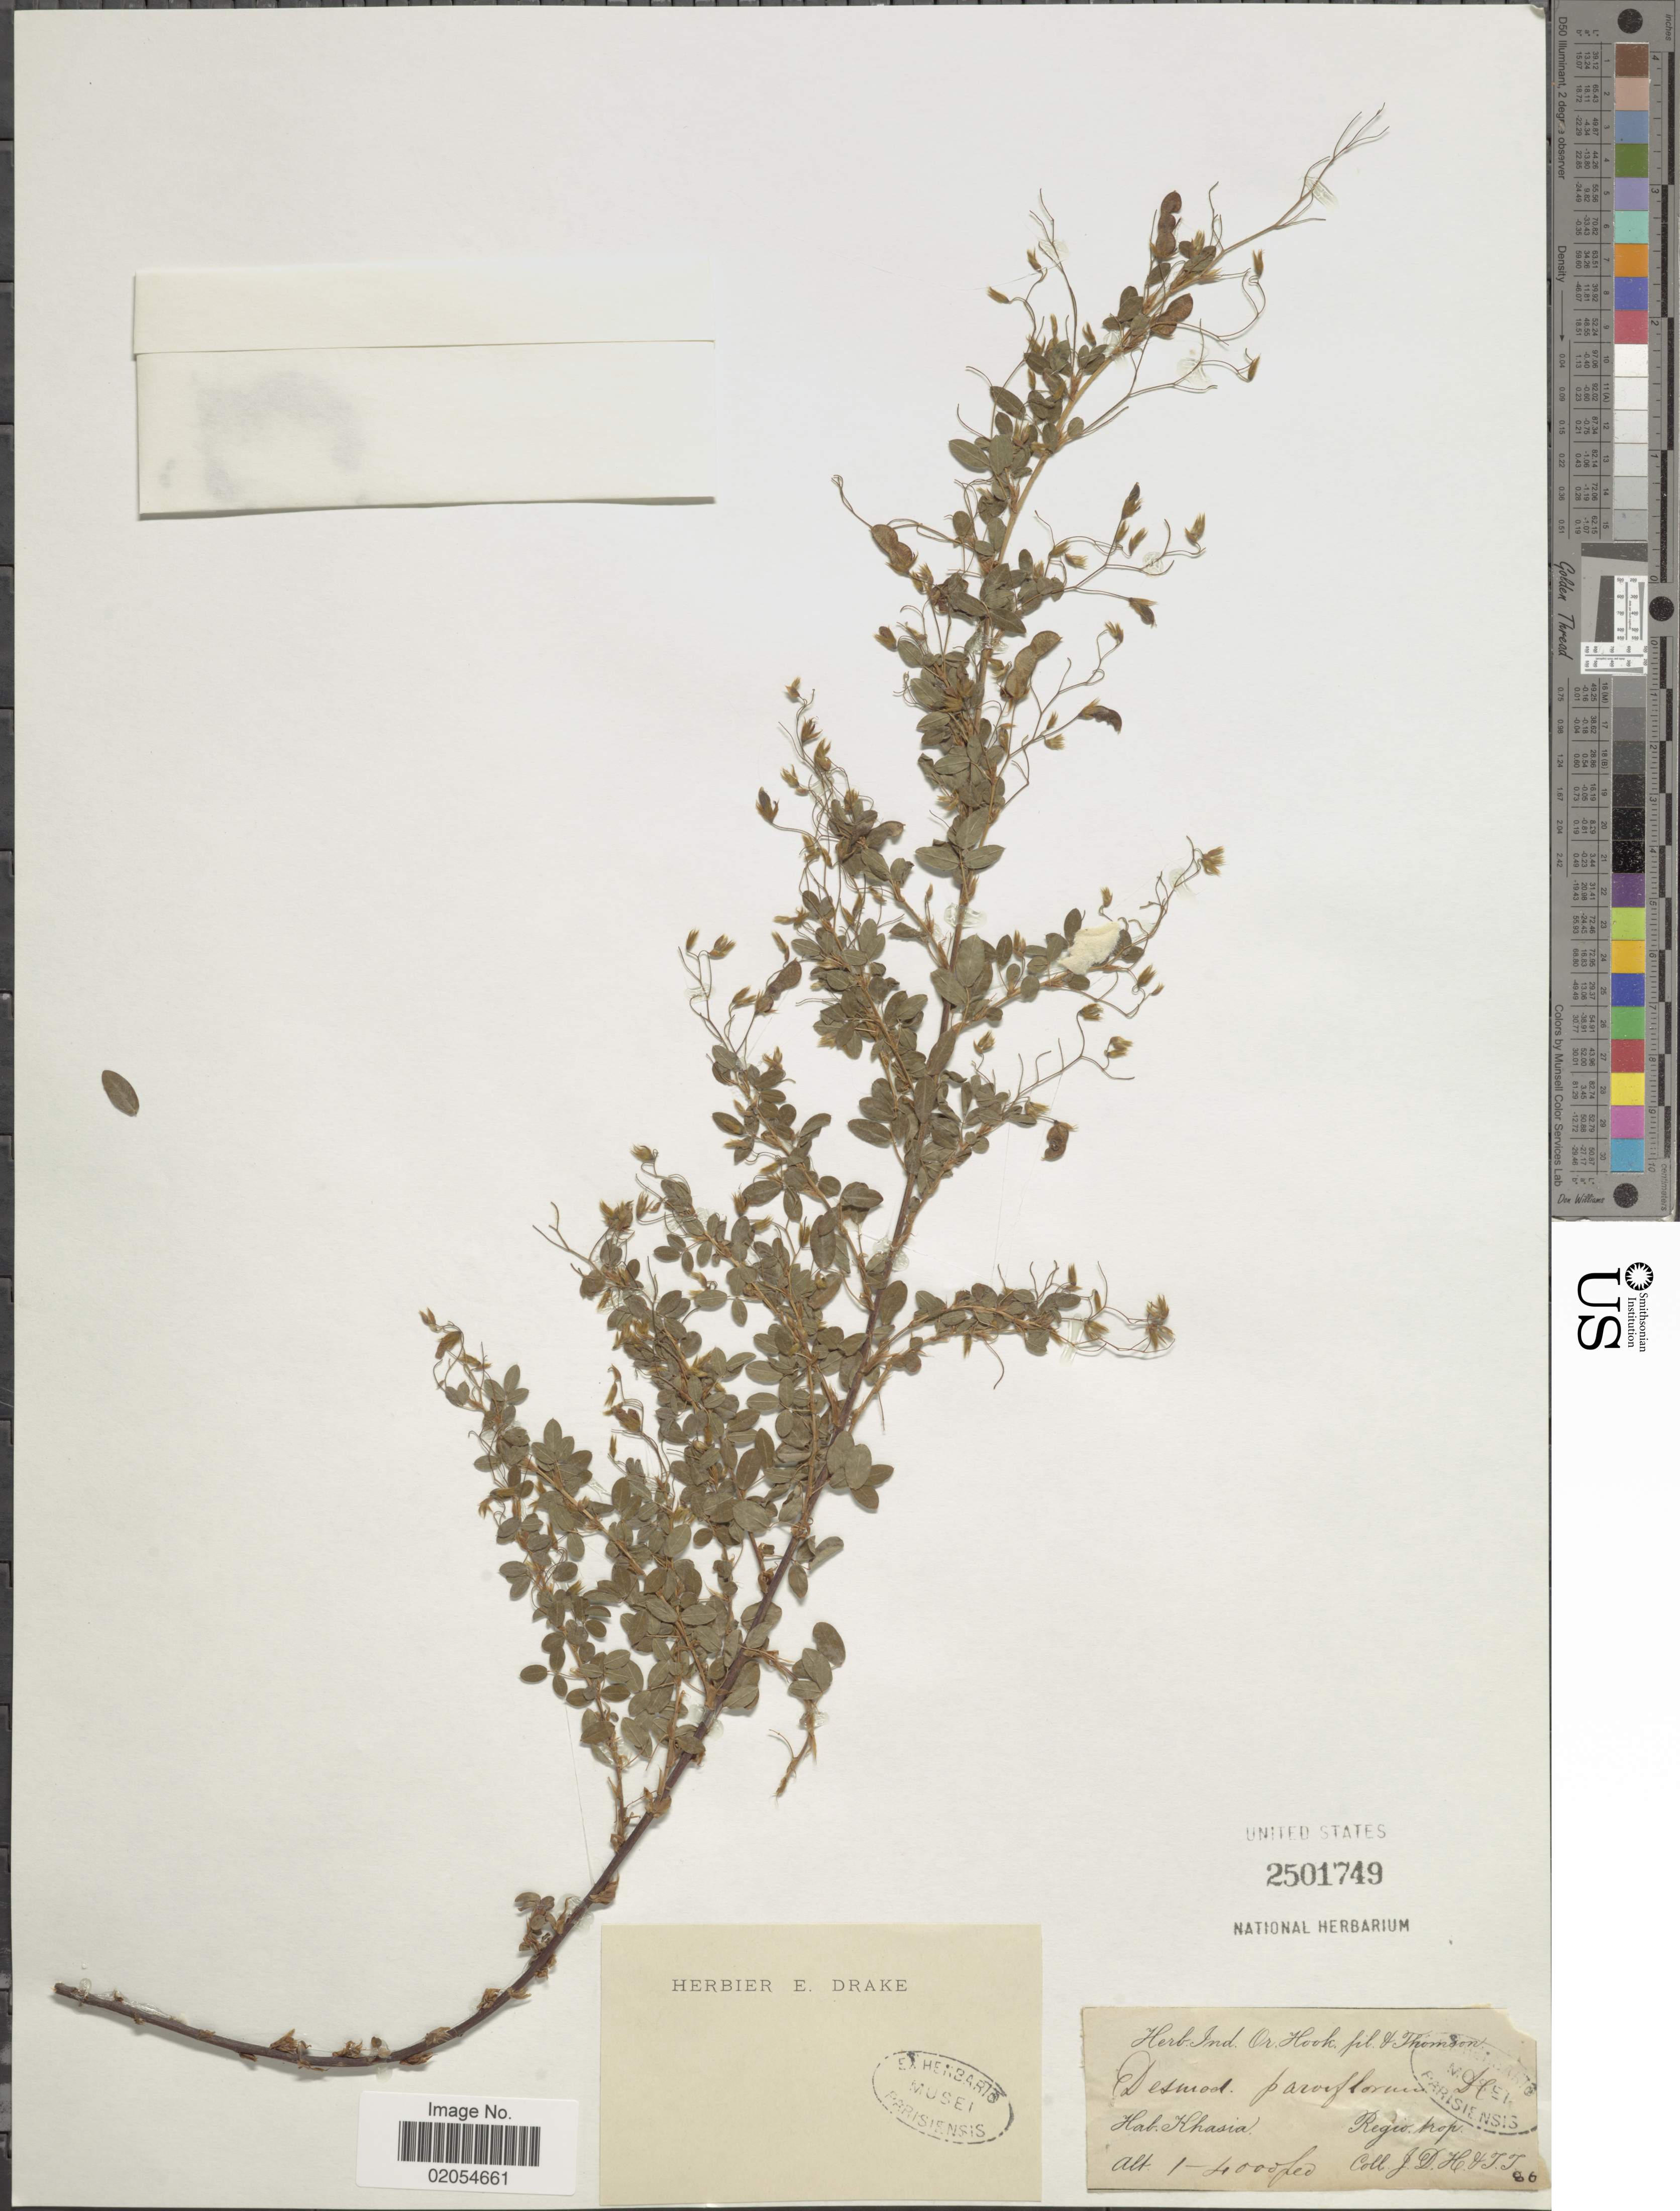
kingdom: Plantae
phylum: Tracheophyta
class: Magnoliopsida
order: Fabales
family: Fabaceae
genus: Leptodesmia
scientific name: Leptodesmia microphylla var. macrocarpa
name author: (Baker) H. Ohashi & K. Ohashi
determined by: Strong, Mark T., (BOT), Smithsonian Institution - National Museum of Natural History (UNITED STATES)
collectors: J. D. Hooker & T. Thomson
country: India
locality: Khassia. Regio prop.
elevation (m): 305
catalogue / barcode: US 2501749